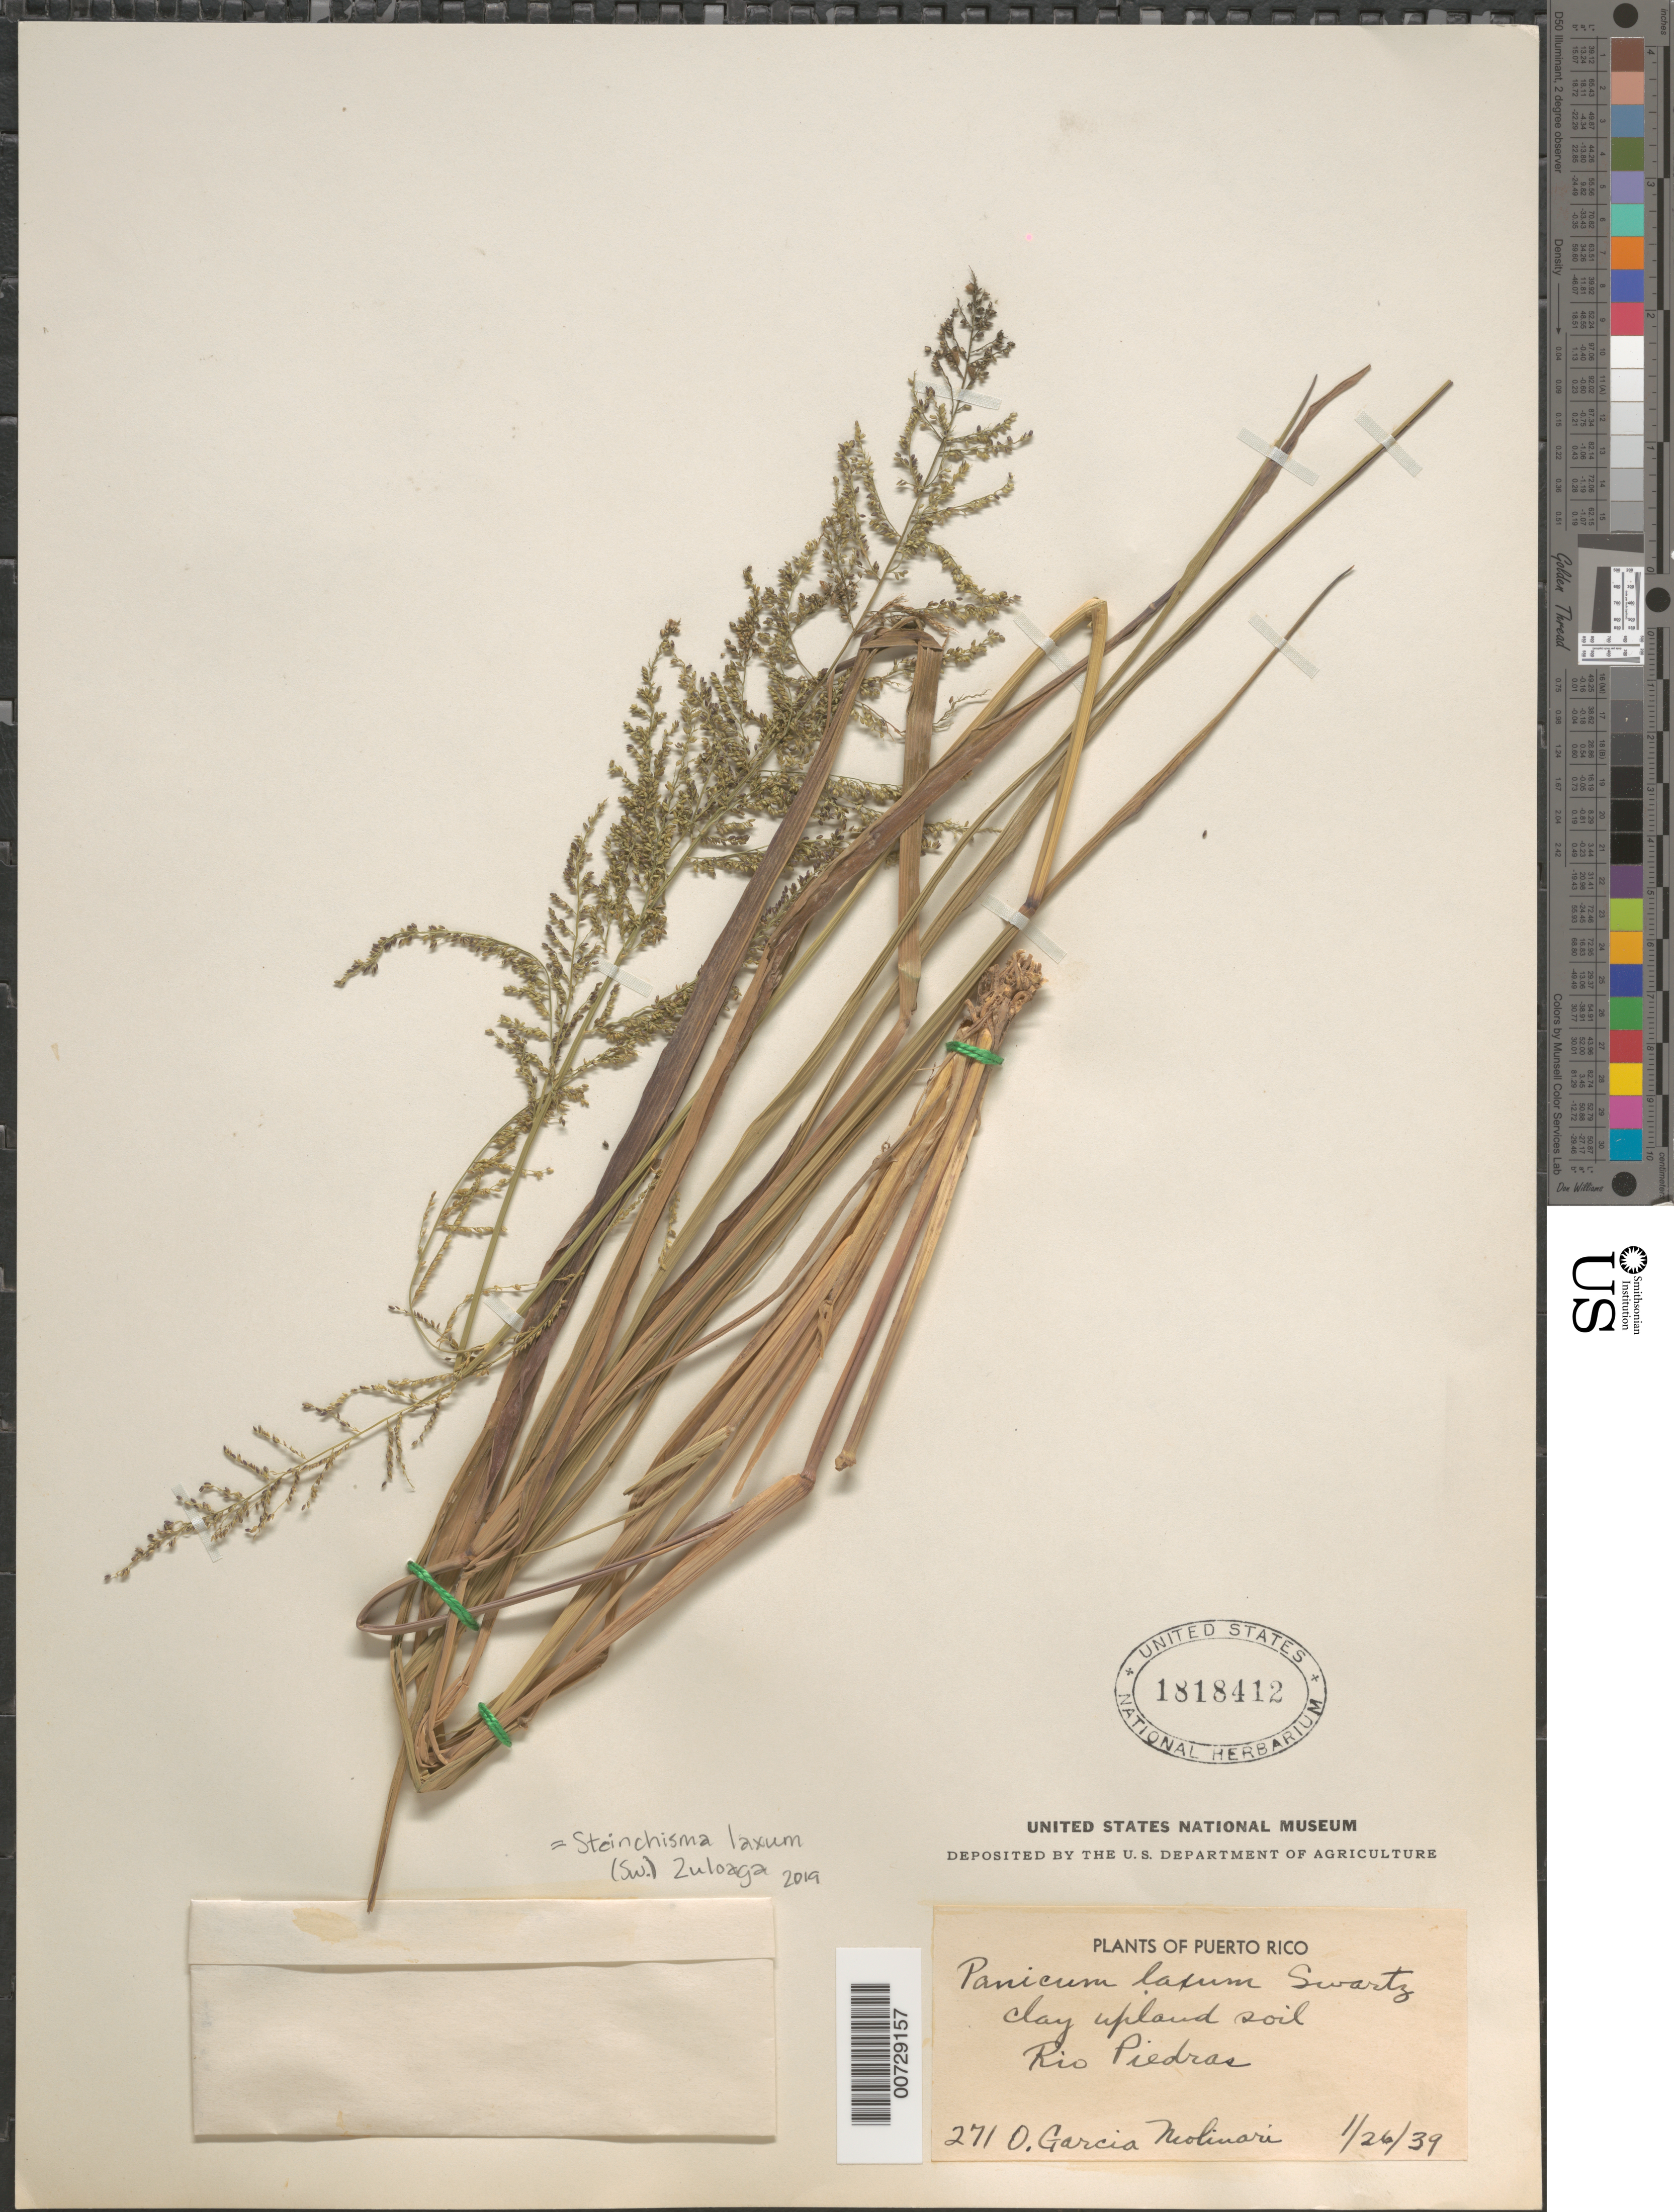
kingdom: Plantae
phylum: Tracheophyta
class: Liliopsida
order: Poales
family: Poaceae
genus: Steinchisma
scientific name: Steinchisma laxum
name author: (Sw.) Zuloaga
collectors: O. García-Molinari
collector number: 271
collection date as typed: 26 Jan 1939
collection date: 1939-01-26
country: Puerto Rico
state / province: San Juan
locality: Río Piedras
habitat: Clay upland soil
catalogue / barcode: US 1818412